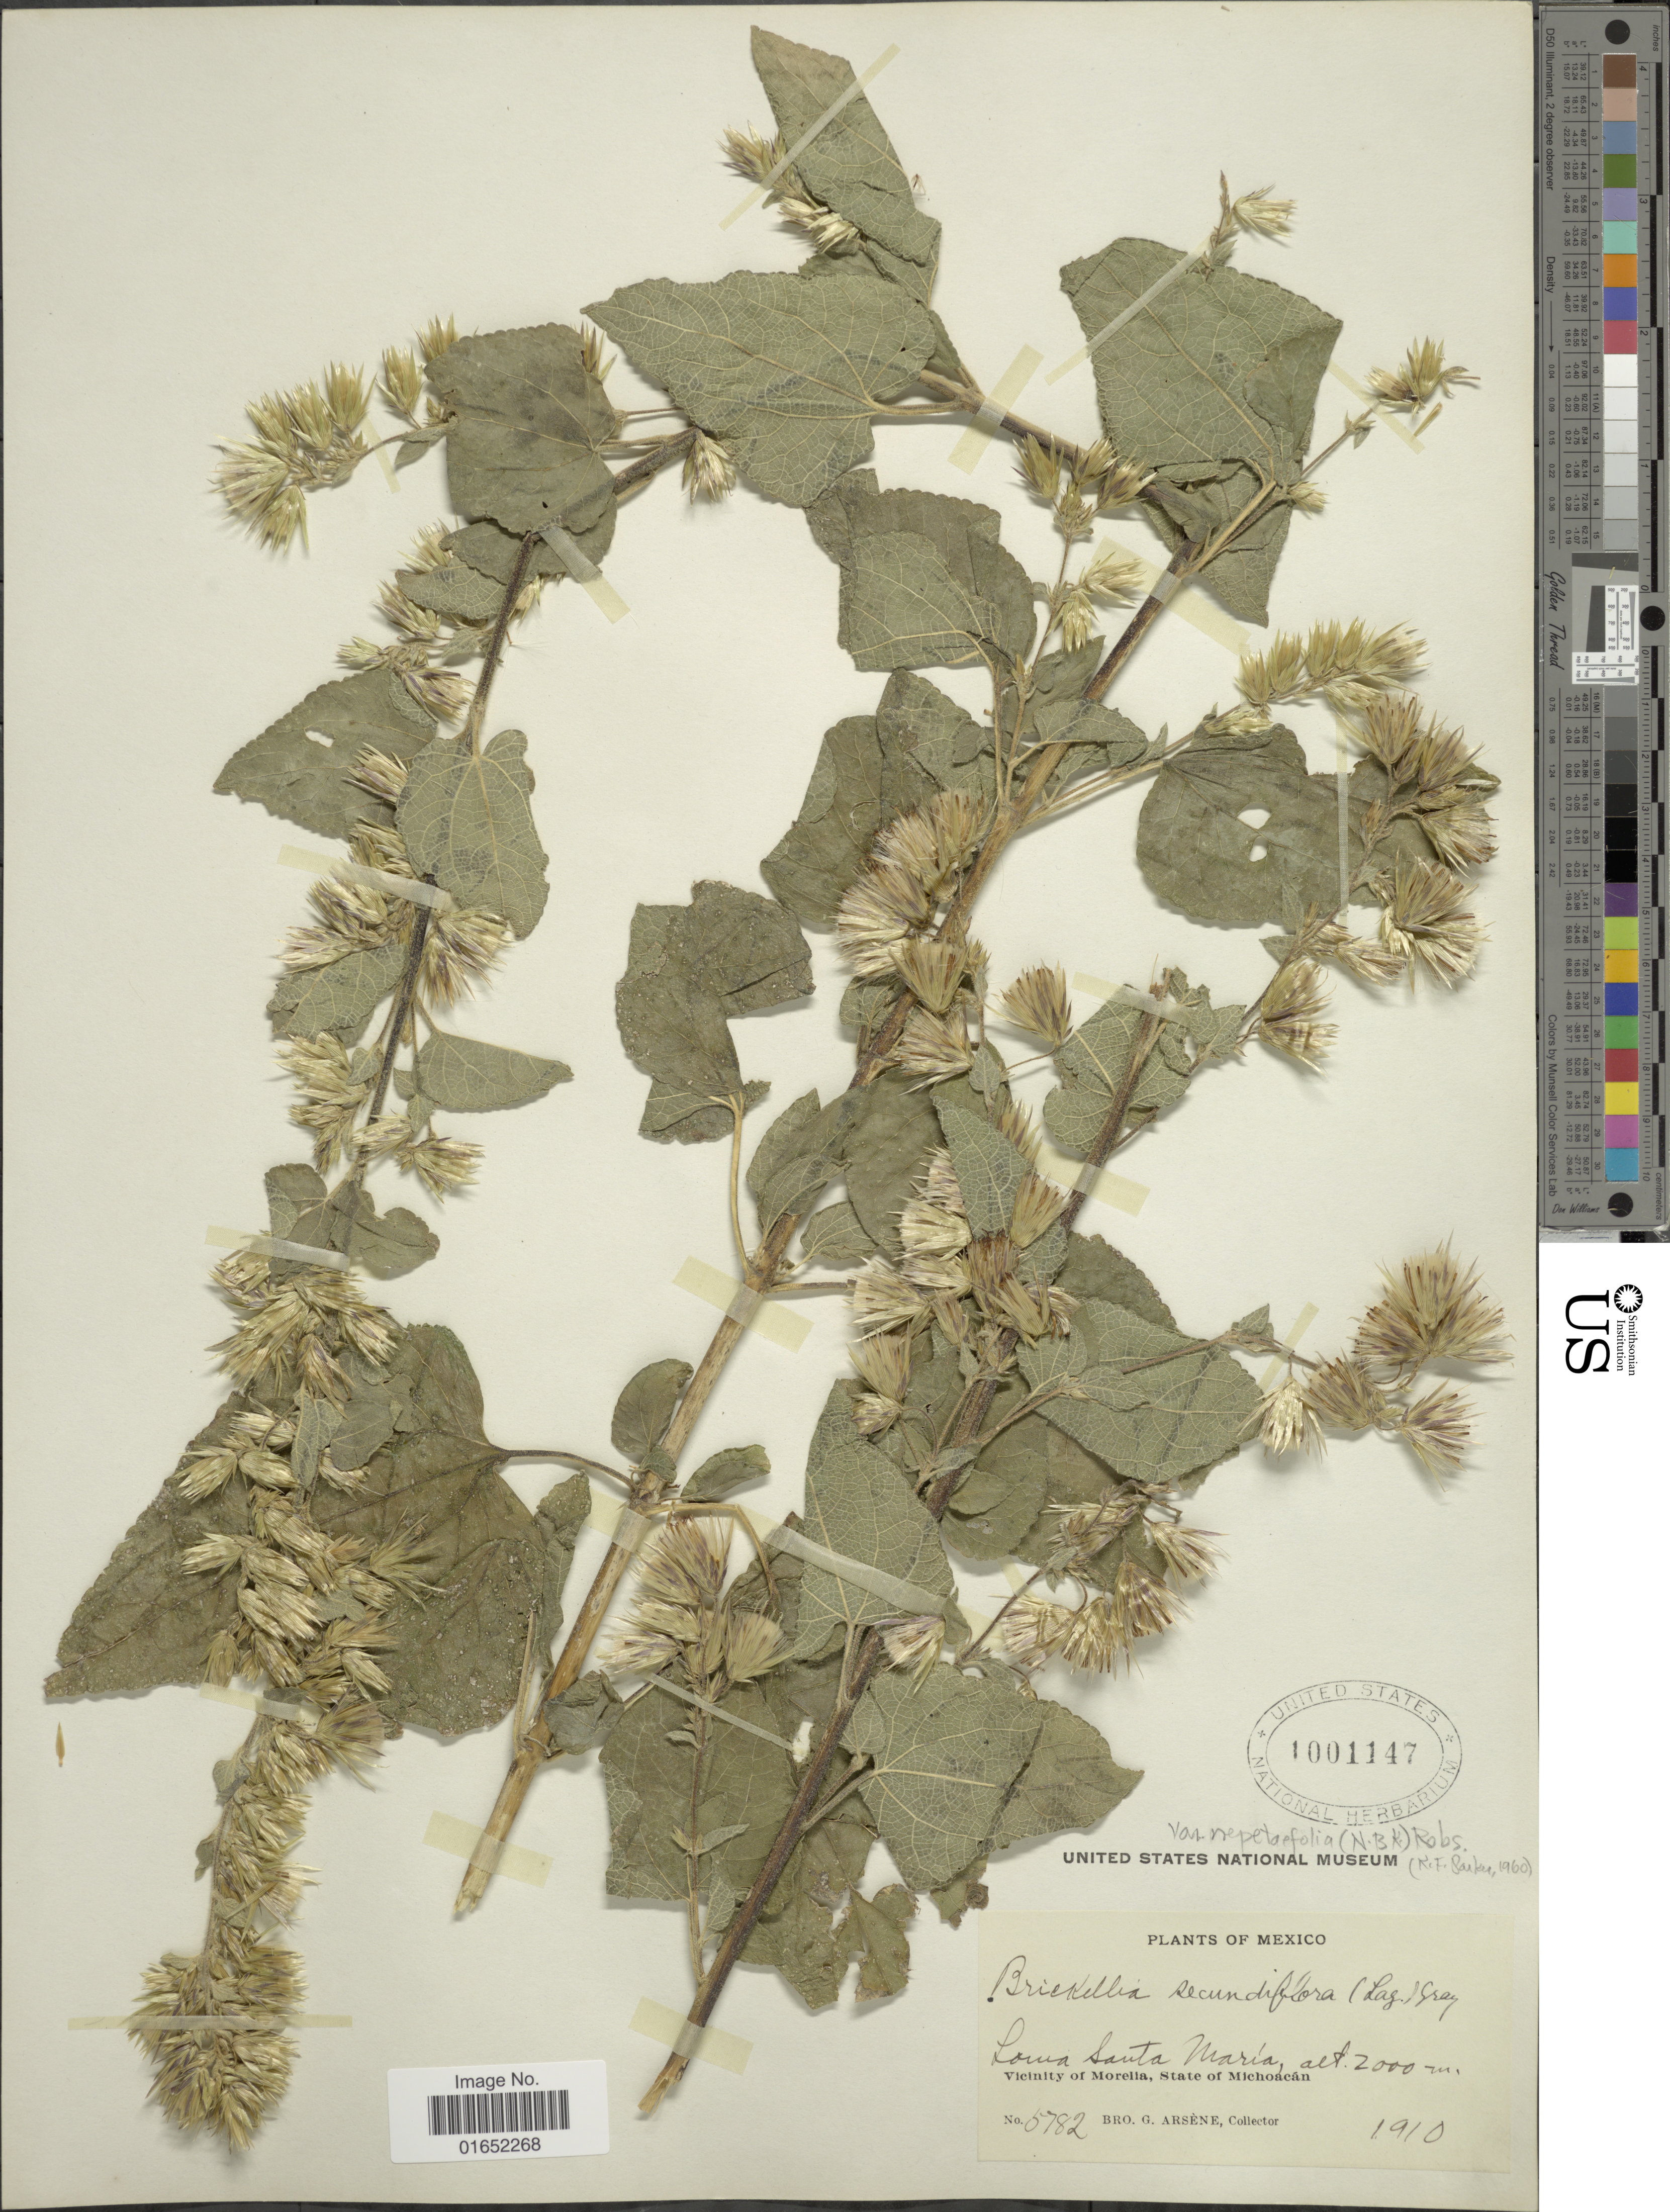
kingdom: Plantae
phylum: Tracheophyta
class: Magnoliopsida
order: Asterales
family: Asteraceae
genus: Brickellia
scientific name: Brickellia secundiflora var. nepetifolia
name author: (Kunth) B.L. Rob.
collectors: Bro. G. Arsène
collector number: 5782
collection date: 1910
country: Mexico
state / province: Michoacán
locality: Loma Santa María, Vicinity of Morelia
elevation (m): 2000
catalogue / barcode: US 1001147